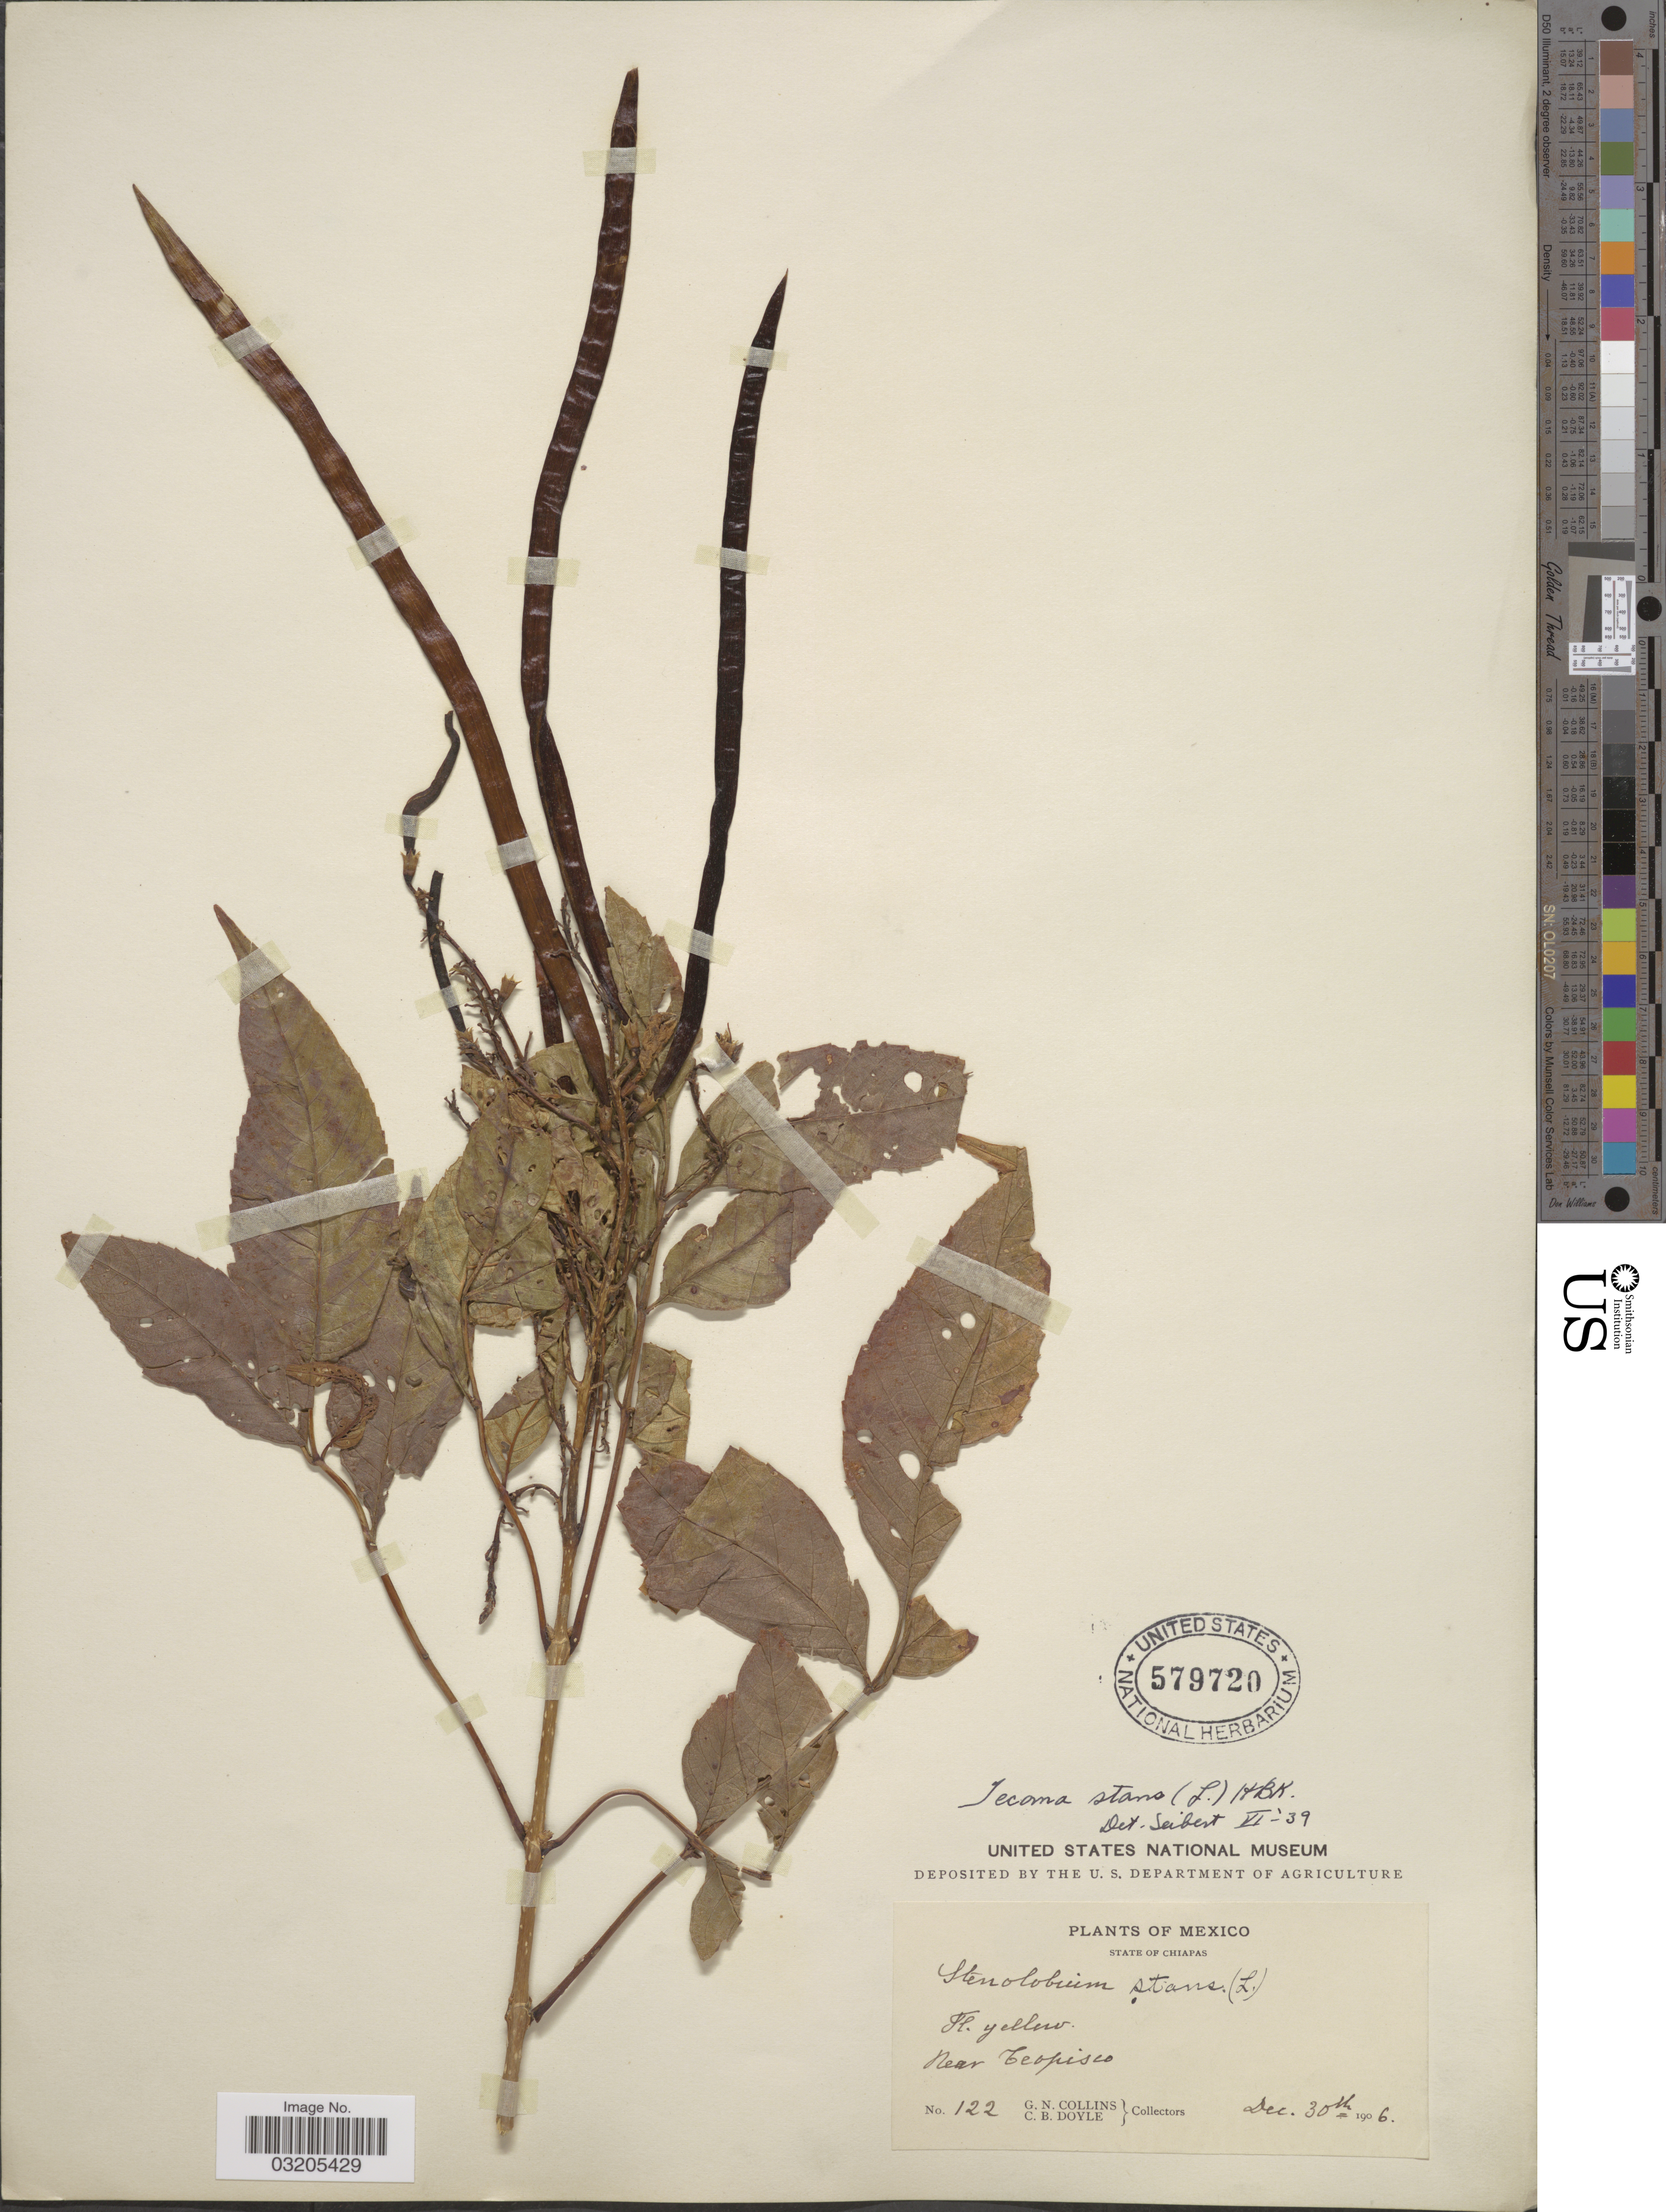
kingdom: Plantae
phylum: Tracheophyta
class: Magnoliopsida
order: Lamiales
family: Bignoniaceae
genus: Tecoma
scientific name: Tecoma stans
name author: (L.) Juss. ex Kunth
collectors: G. Collins & C. Doyle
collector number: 122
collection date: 1906-12-30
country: Mexico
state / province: Chiapas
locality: Near Teopisco.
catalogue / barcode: US 579720